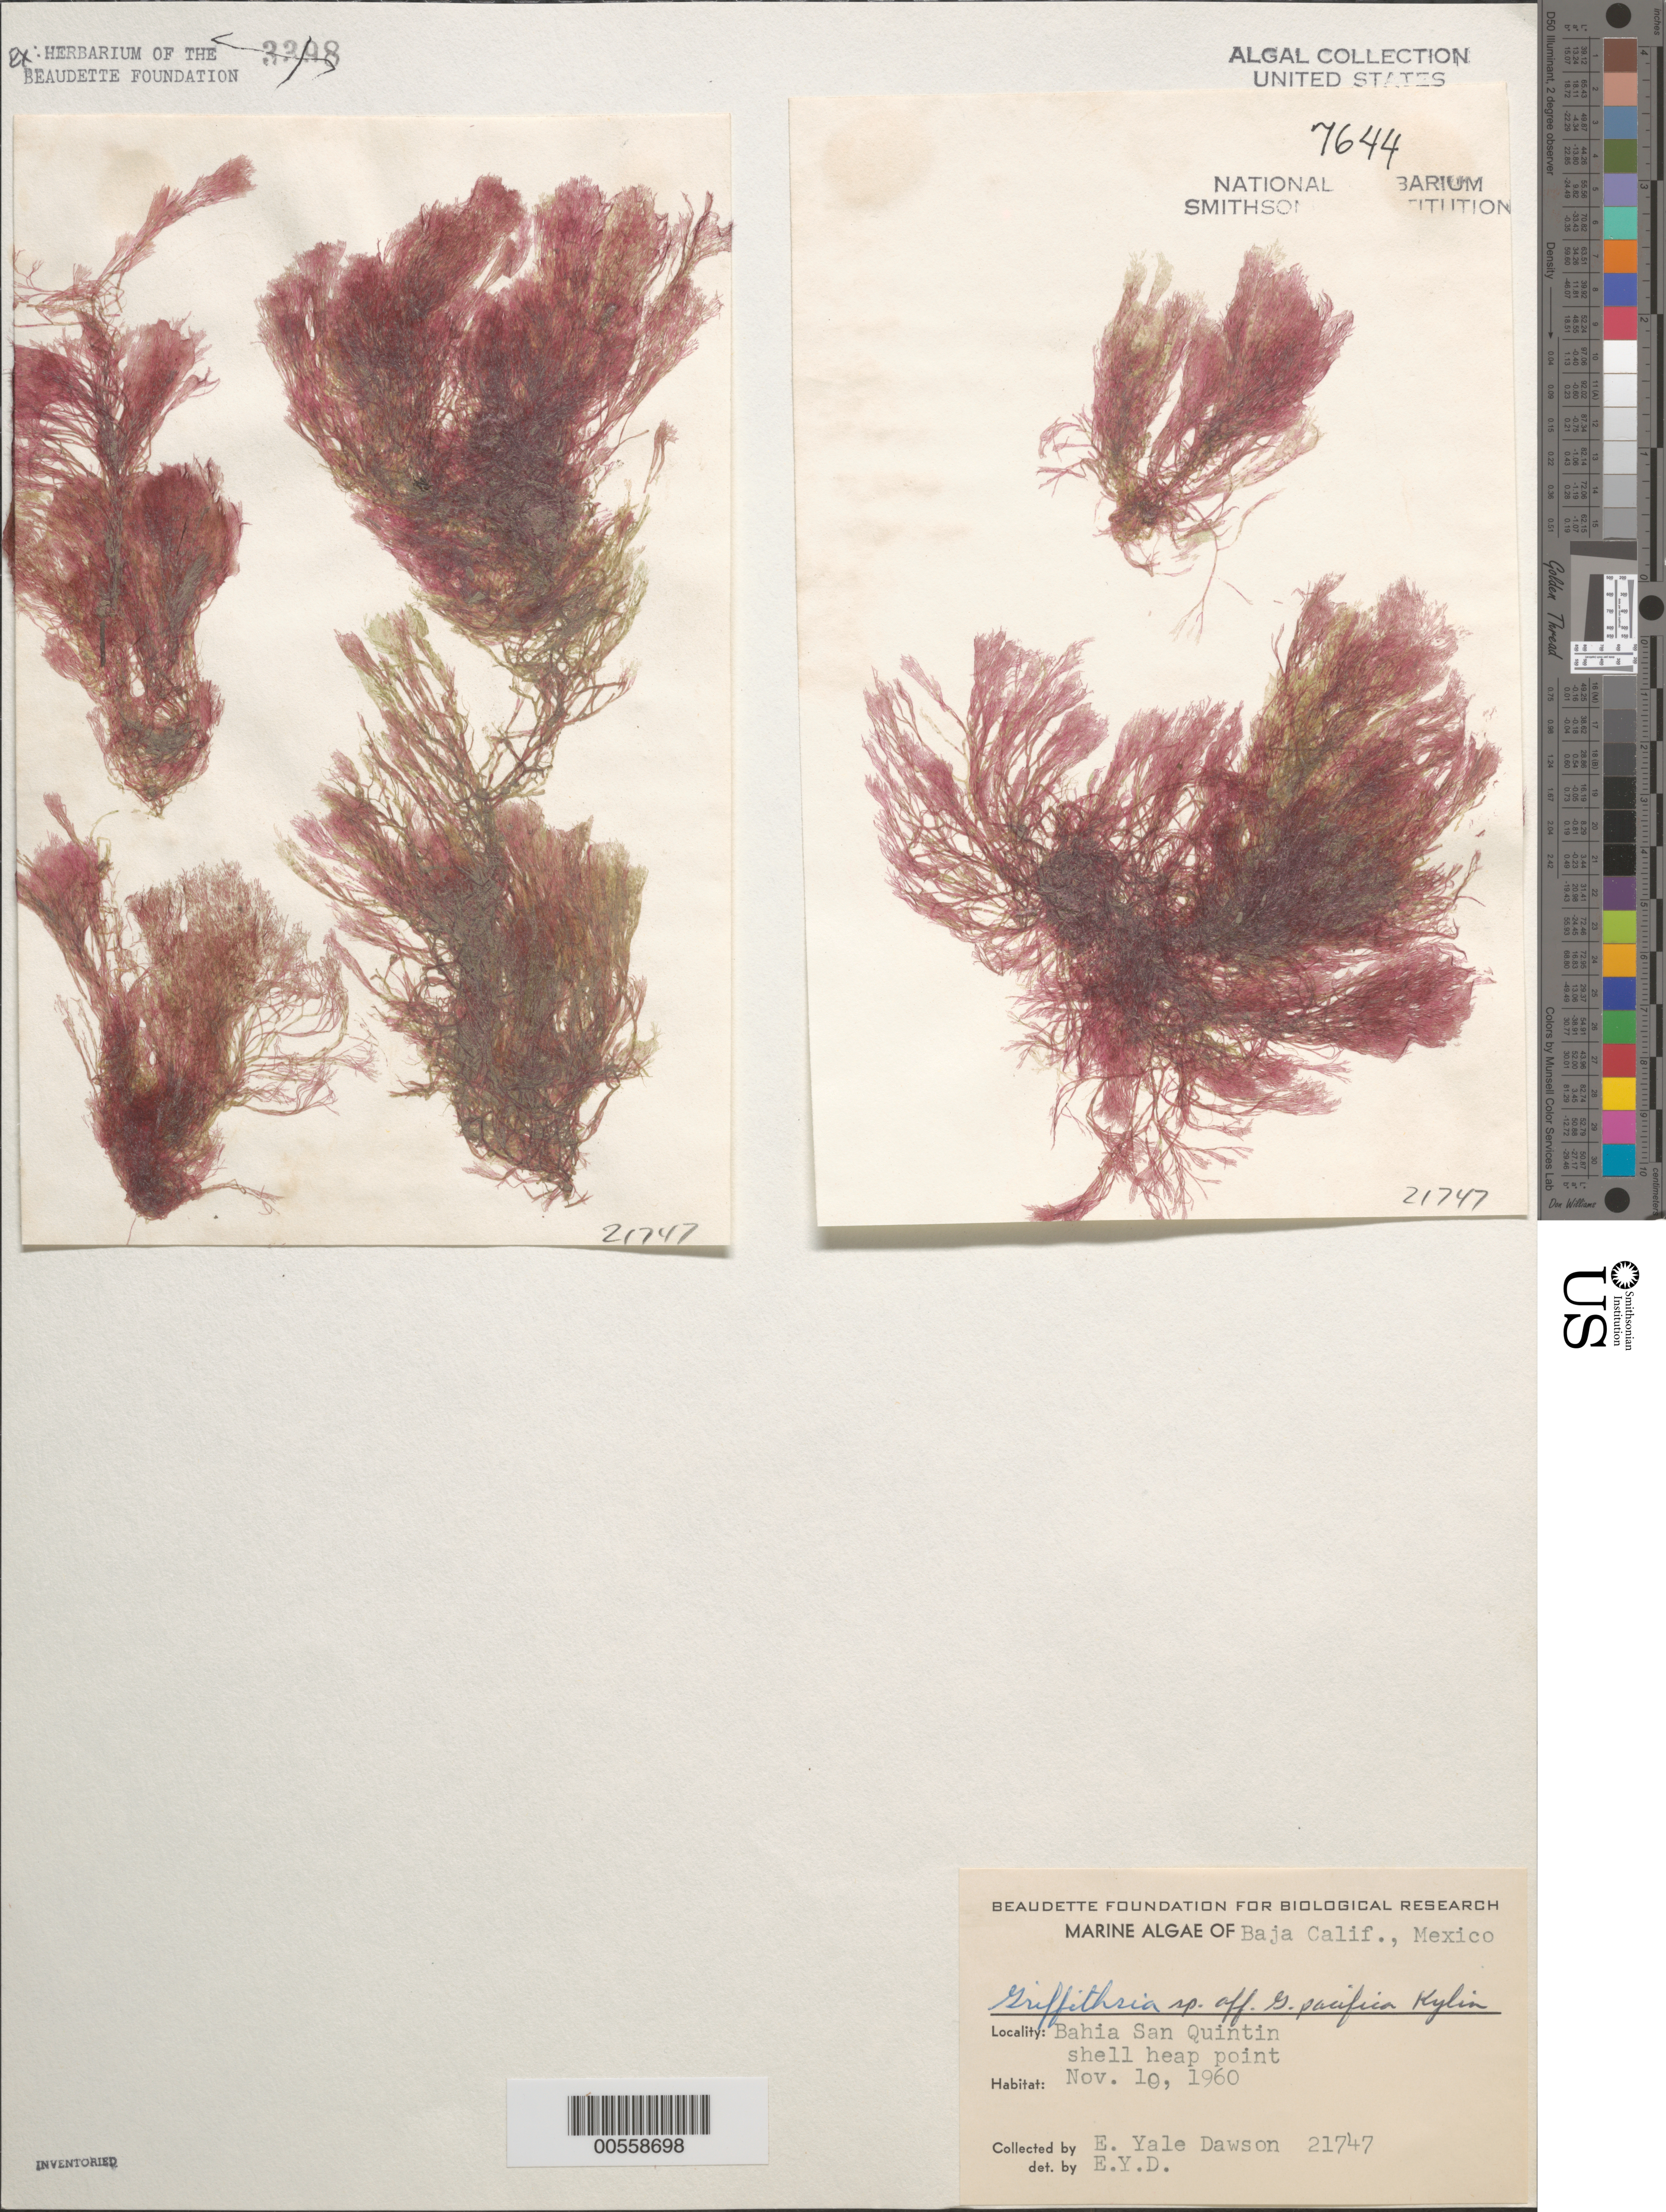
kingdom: Plantae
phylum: Rhodophyta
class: Florideophyceae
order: Ceramiales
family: Wrangeliaceae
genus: Griffithsia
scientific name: Griffithsia pacifica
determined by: Dawson, E. Y.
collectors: E. Y. Dawson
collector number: EYD 21747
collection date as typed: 10 Nov 1960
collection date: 1960-11-10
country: Mexico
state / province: Baja California Norte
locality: Bahia San Quintin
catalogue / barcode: US 7644